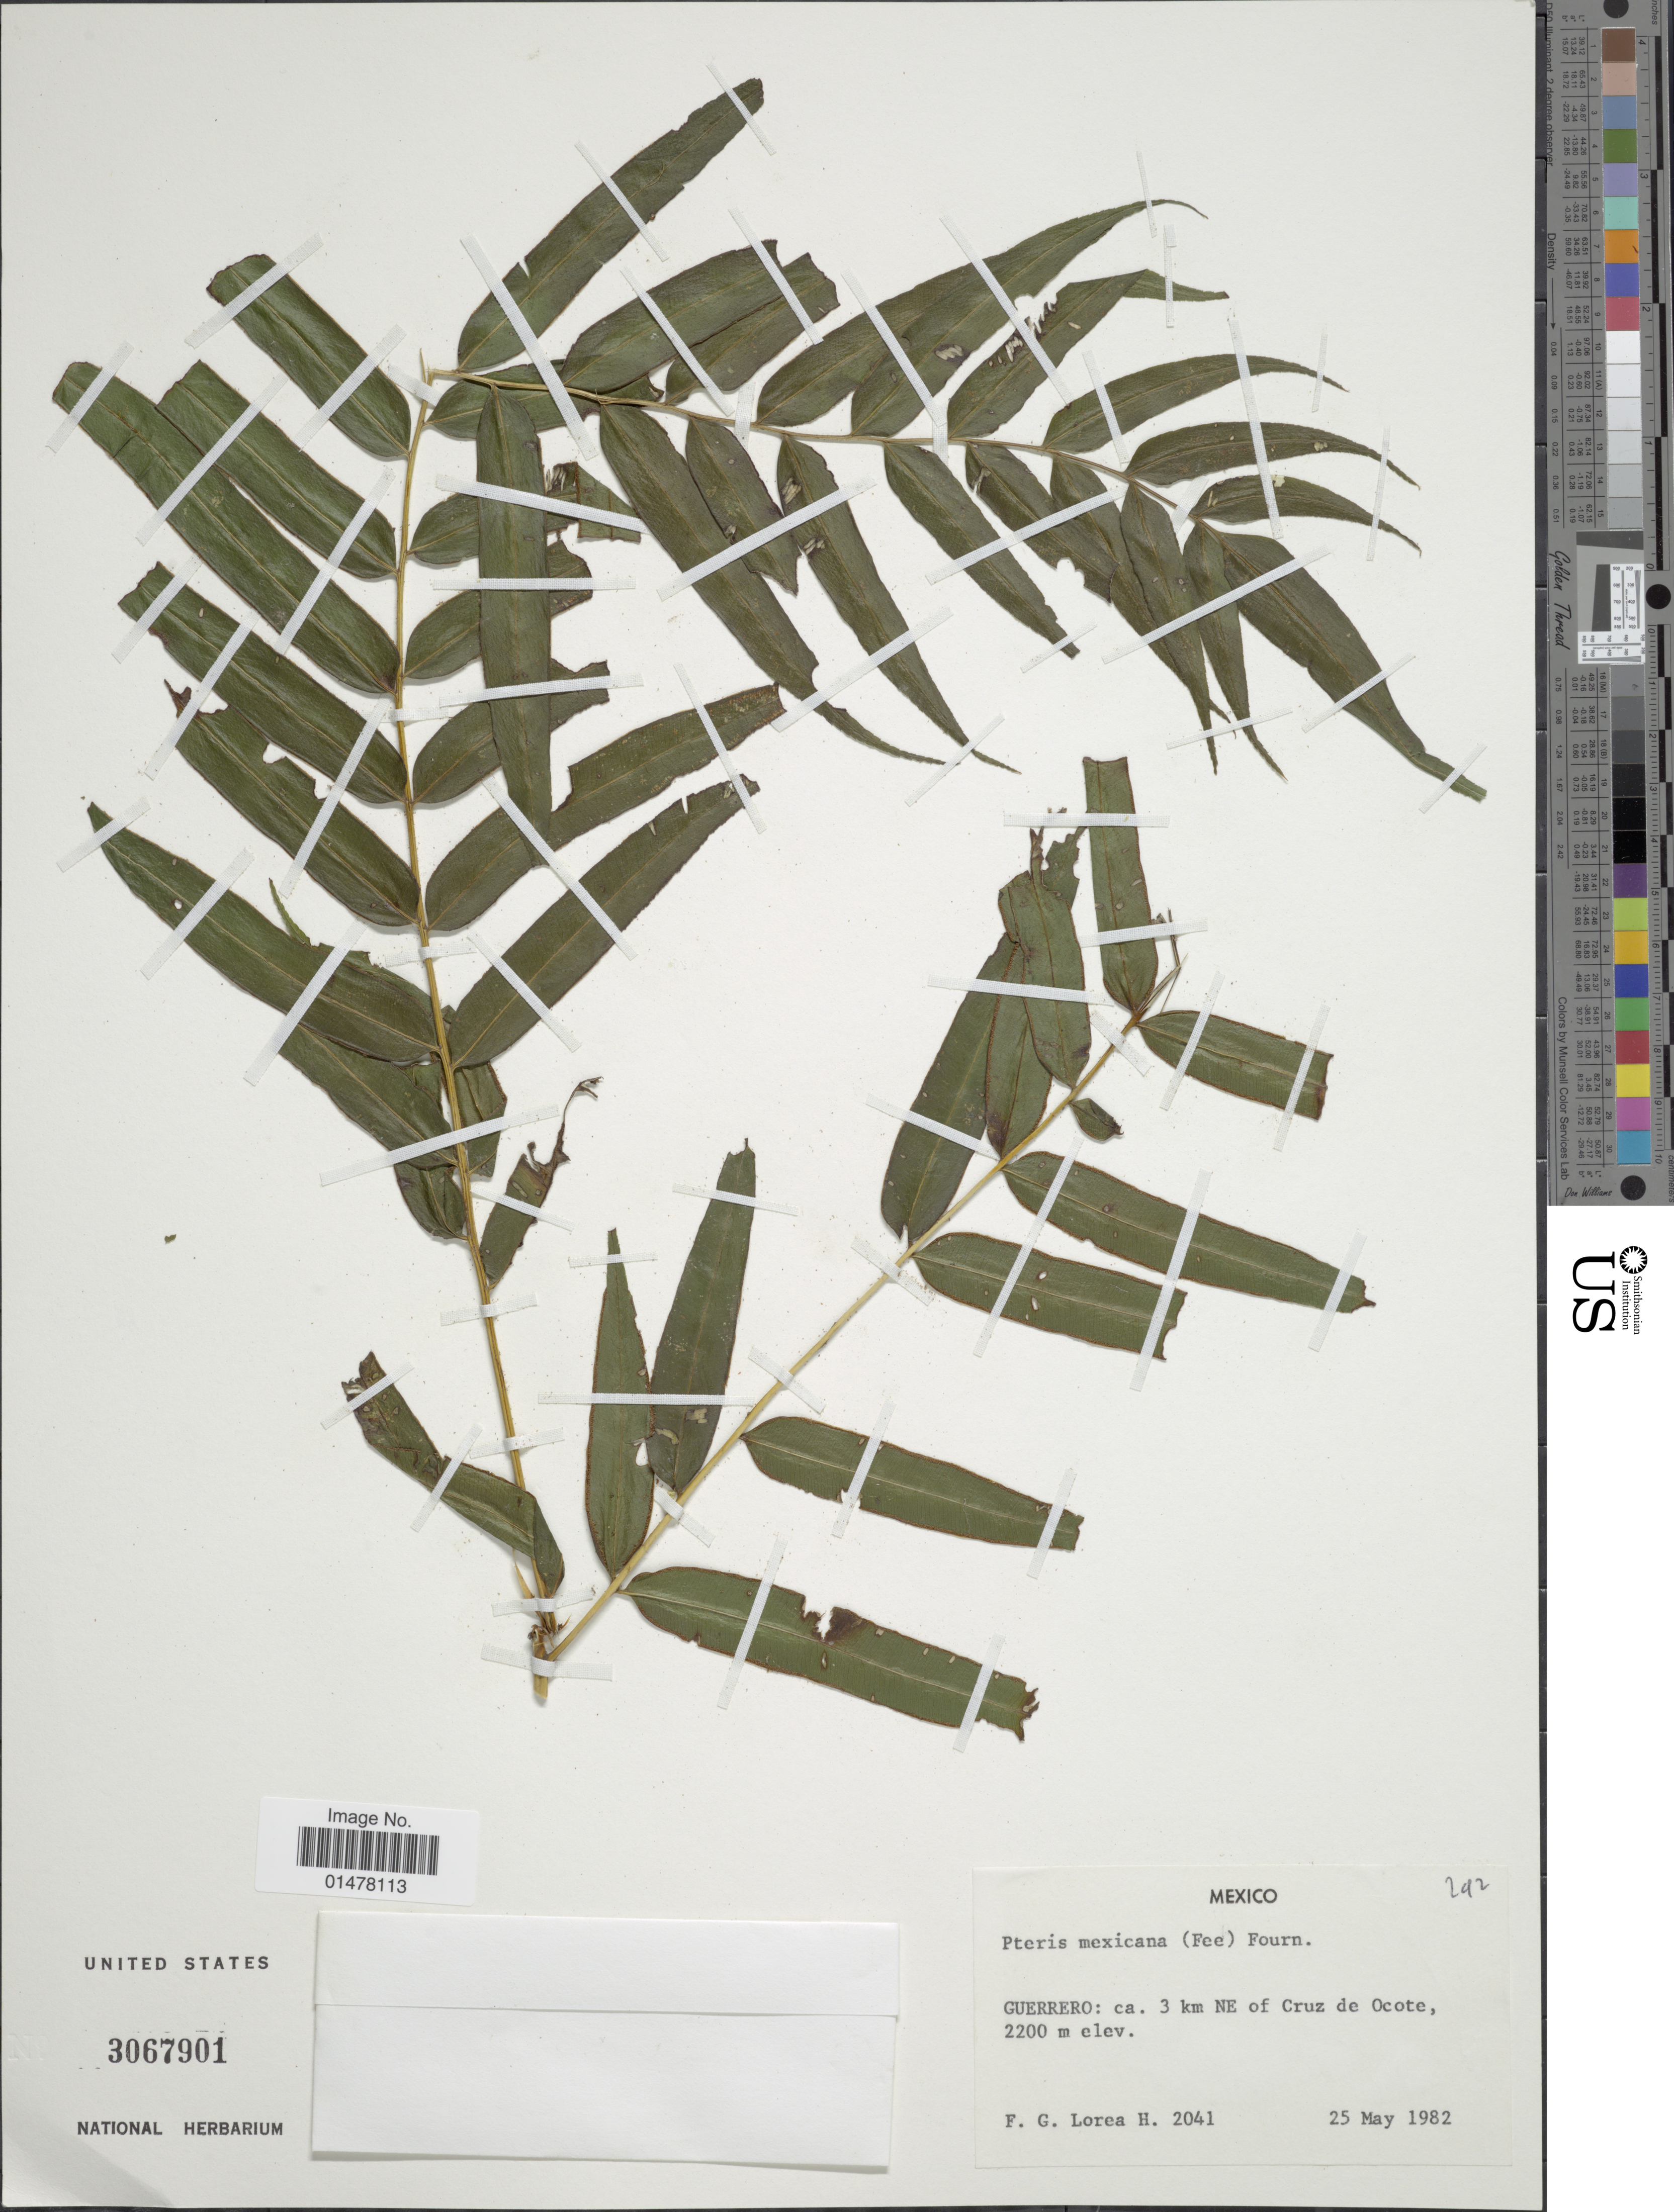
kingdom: Plantae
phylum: Tracheophyta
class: Polypodiopsida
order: Polypodiales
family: Pteridaceae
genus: Pteris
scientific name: Pteris pulchra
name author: Schltdl. & Cham.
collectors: F. Loreo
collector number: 2041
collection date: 1982-05-25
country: Mexico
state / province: Guerrero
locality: Guerrero: ca. 3km NE of Cruz de Ocote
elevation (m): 2200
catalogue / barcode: US 3067901